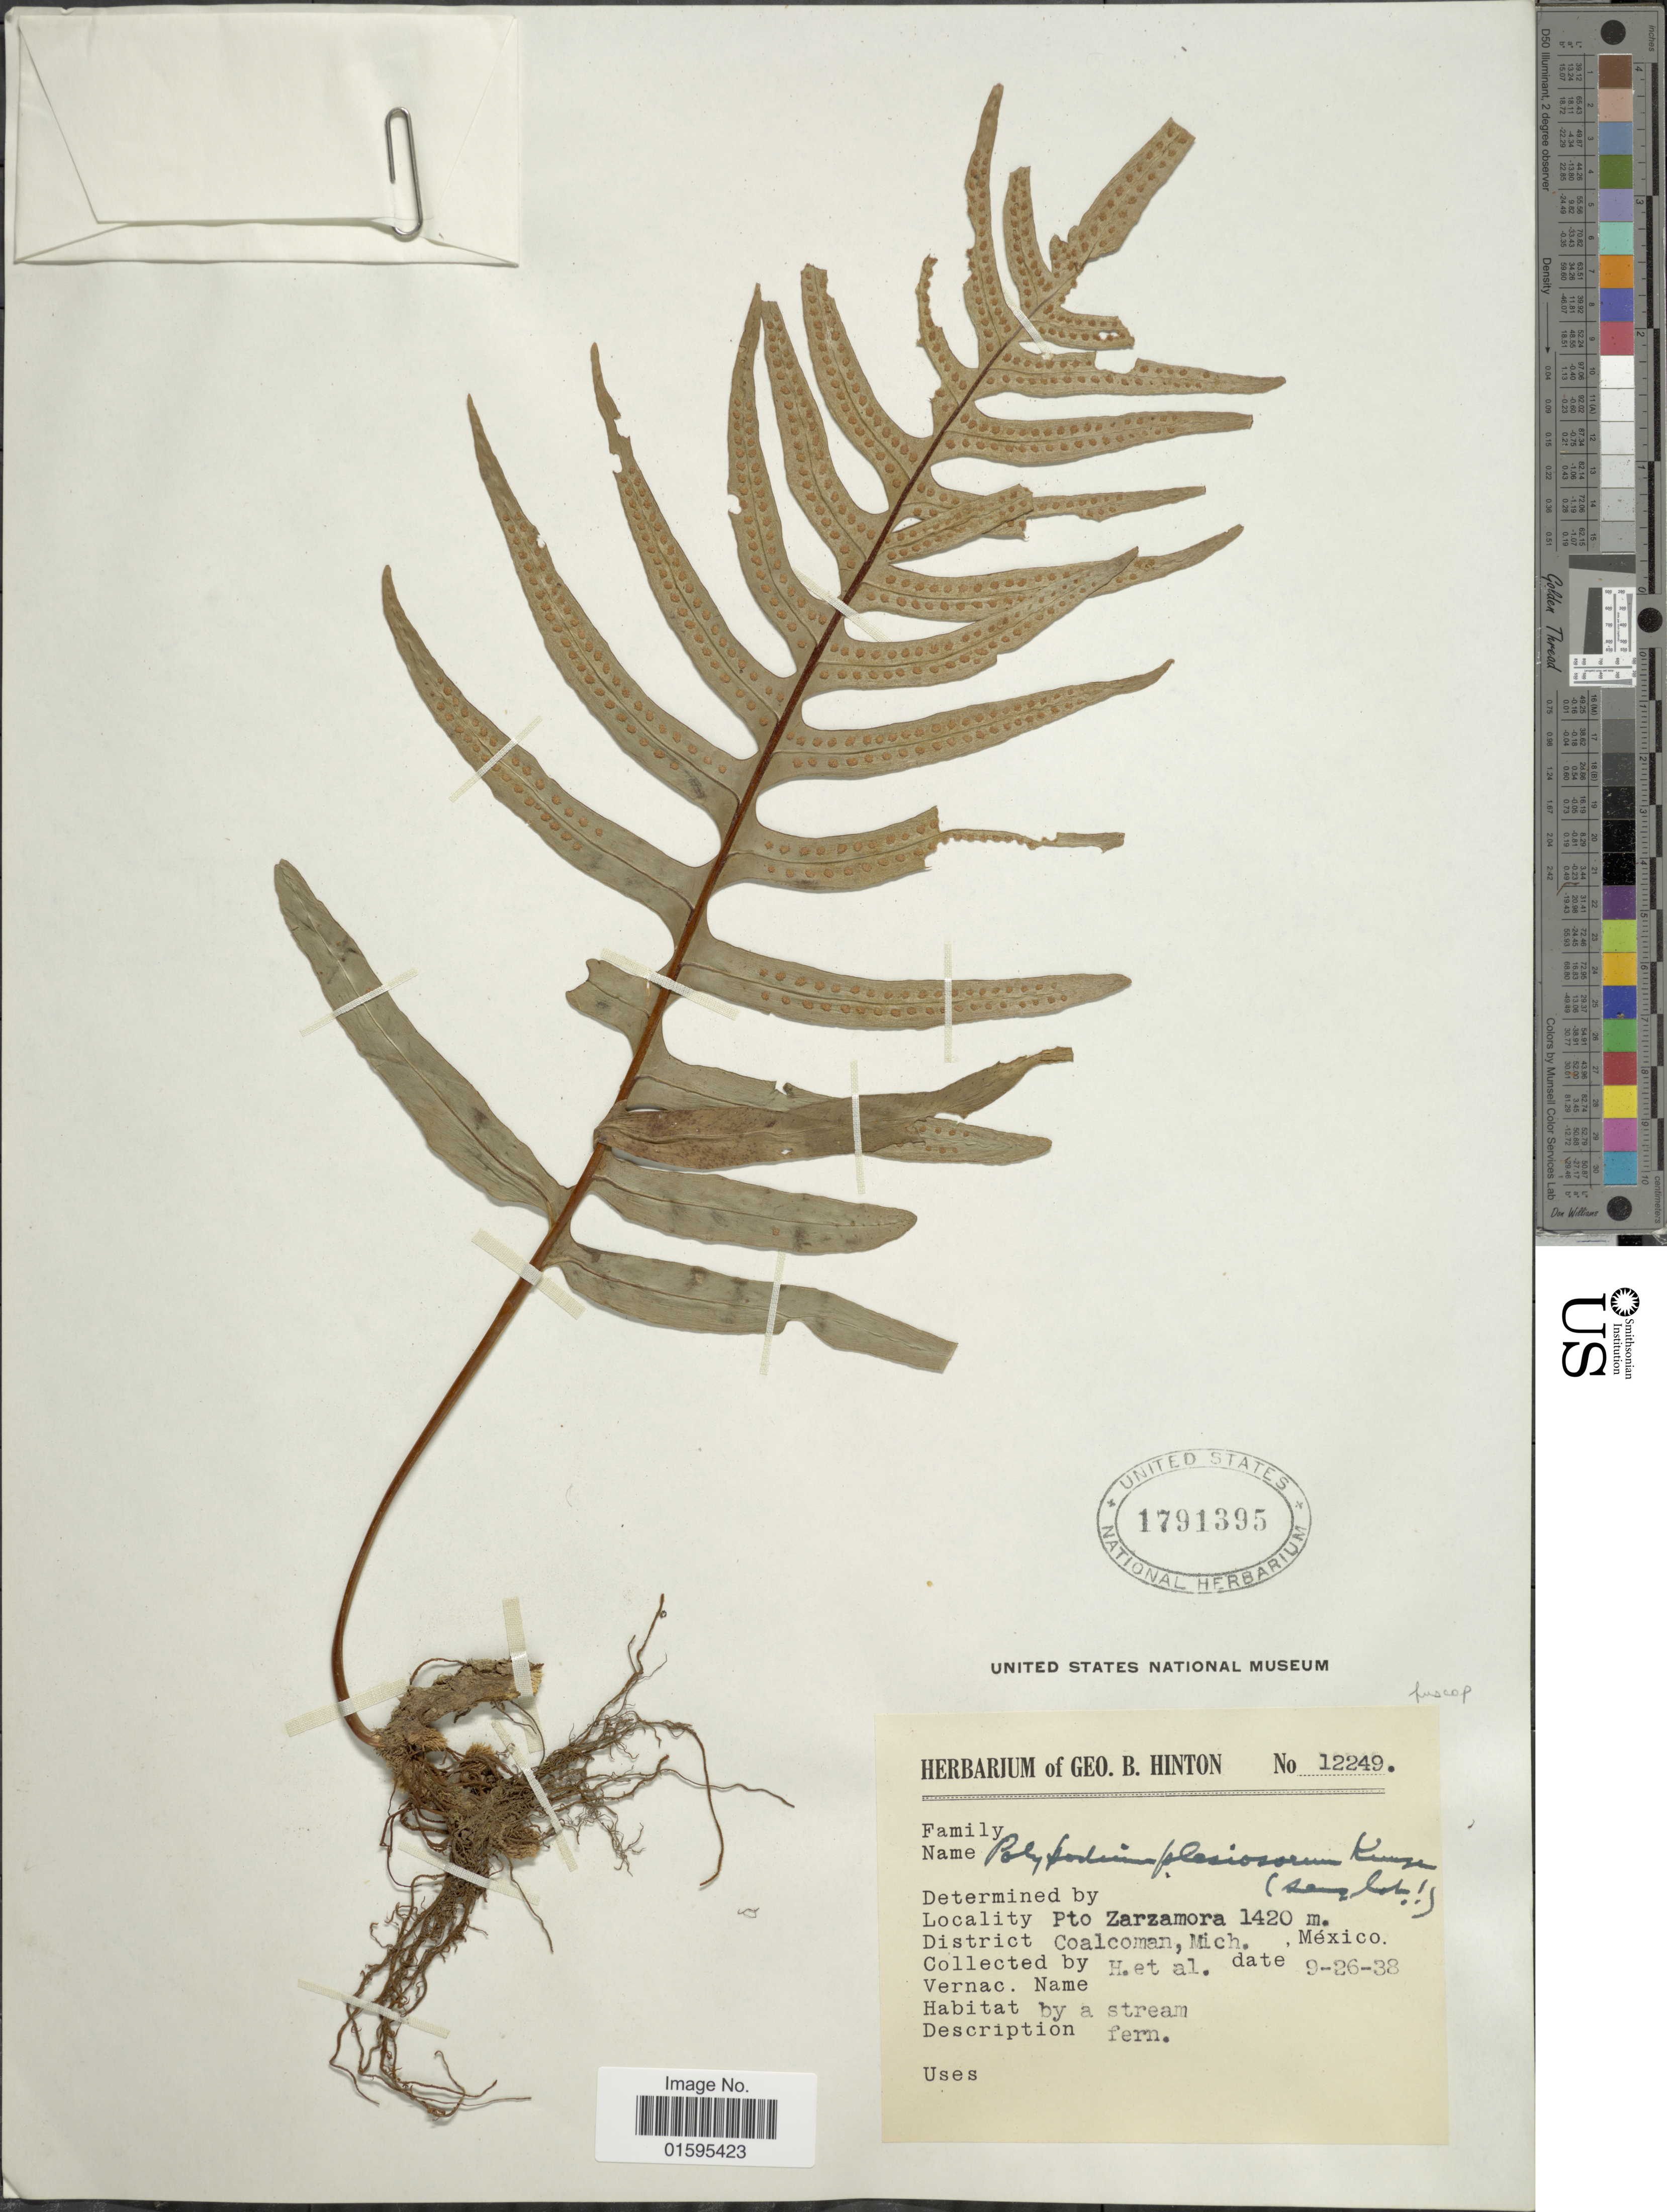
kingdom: Plantae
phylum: Tracheophyta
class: Polypodiopsida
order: Polypodiales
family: Polypodiaceae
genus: Polypodium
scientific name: Polypodium plesiosorum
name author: Kunze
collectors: G. B. Hinton & et al.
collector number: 12249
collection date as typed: Transcribed d/m/y: 26/9/38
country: Mexico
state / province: Michoacán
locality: Pto Zarzamora, District Coalcoman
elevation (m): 1420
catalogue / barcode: US 1791395